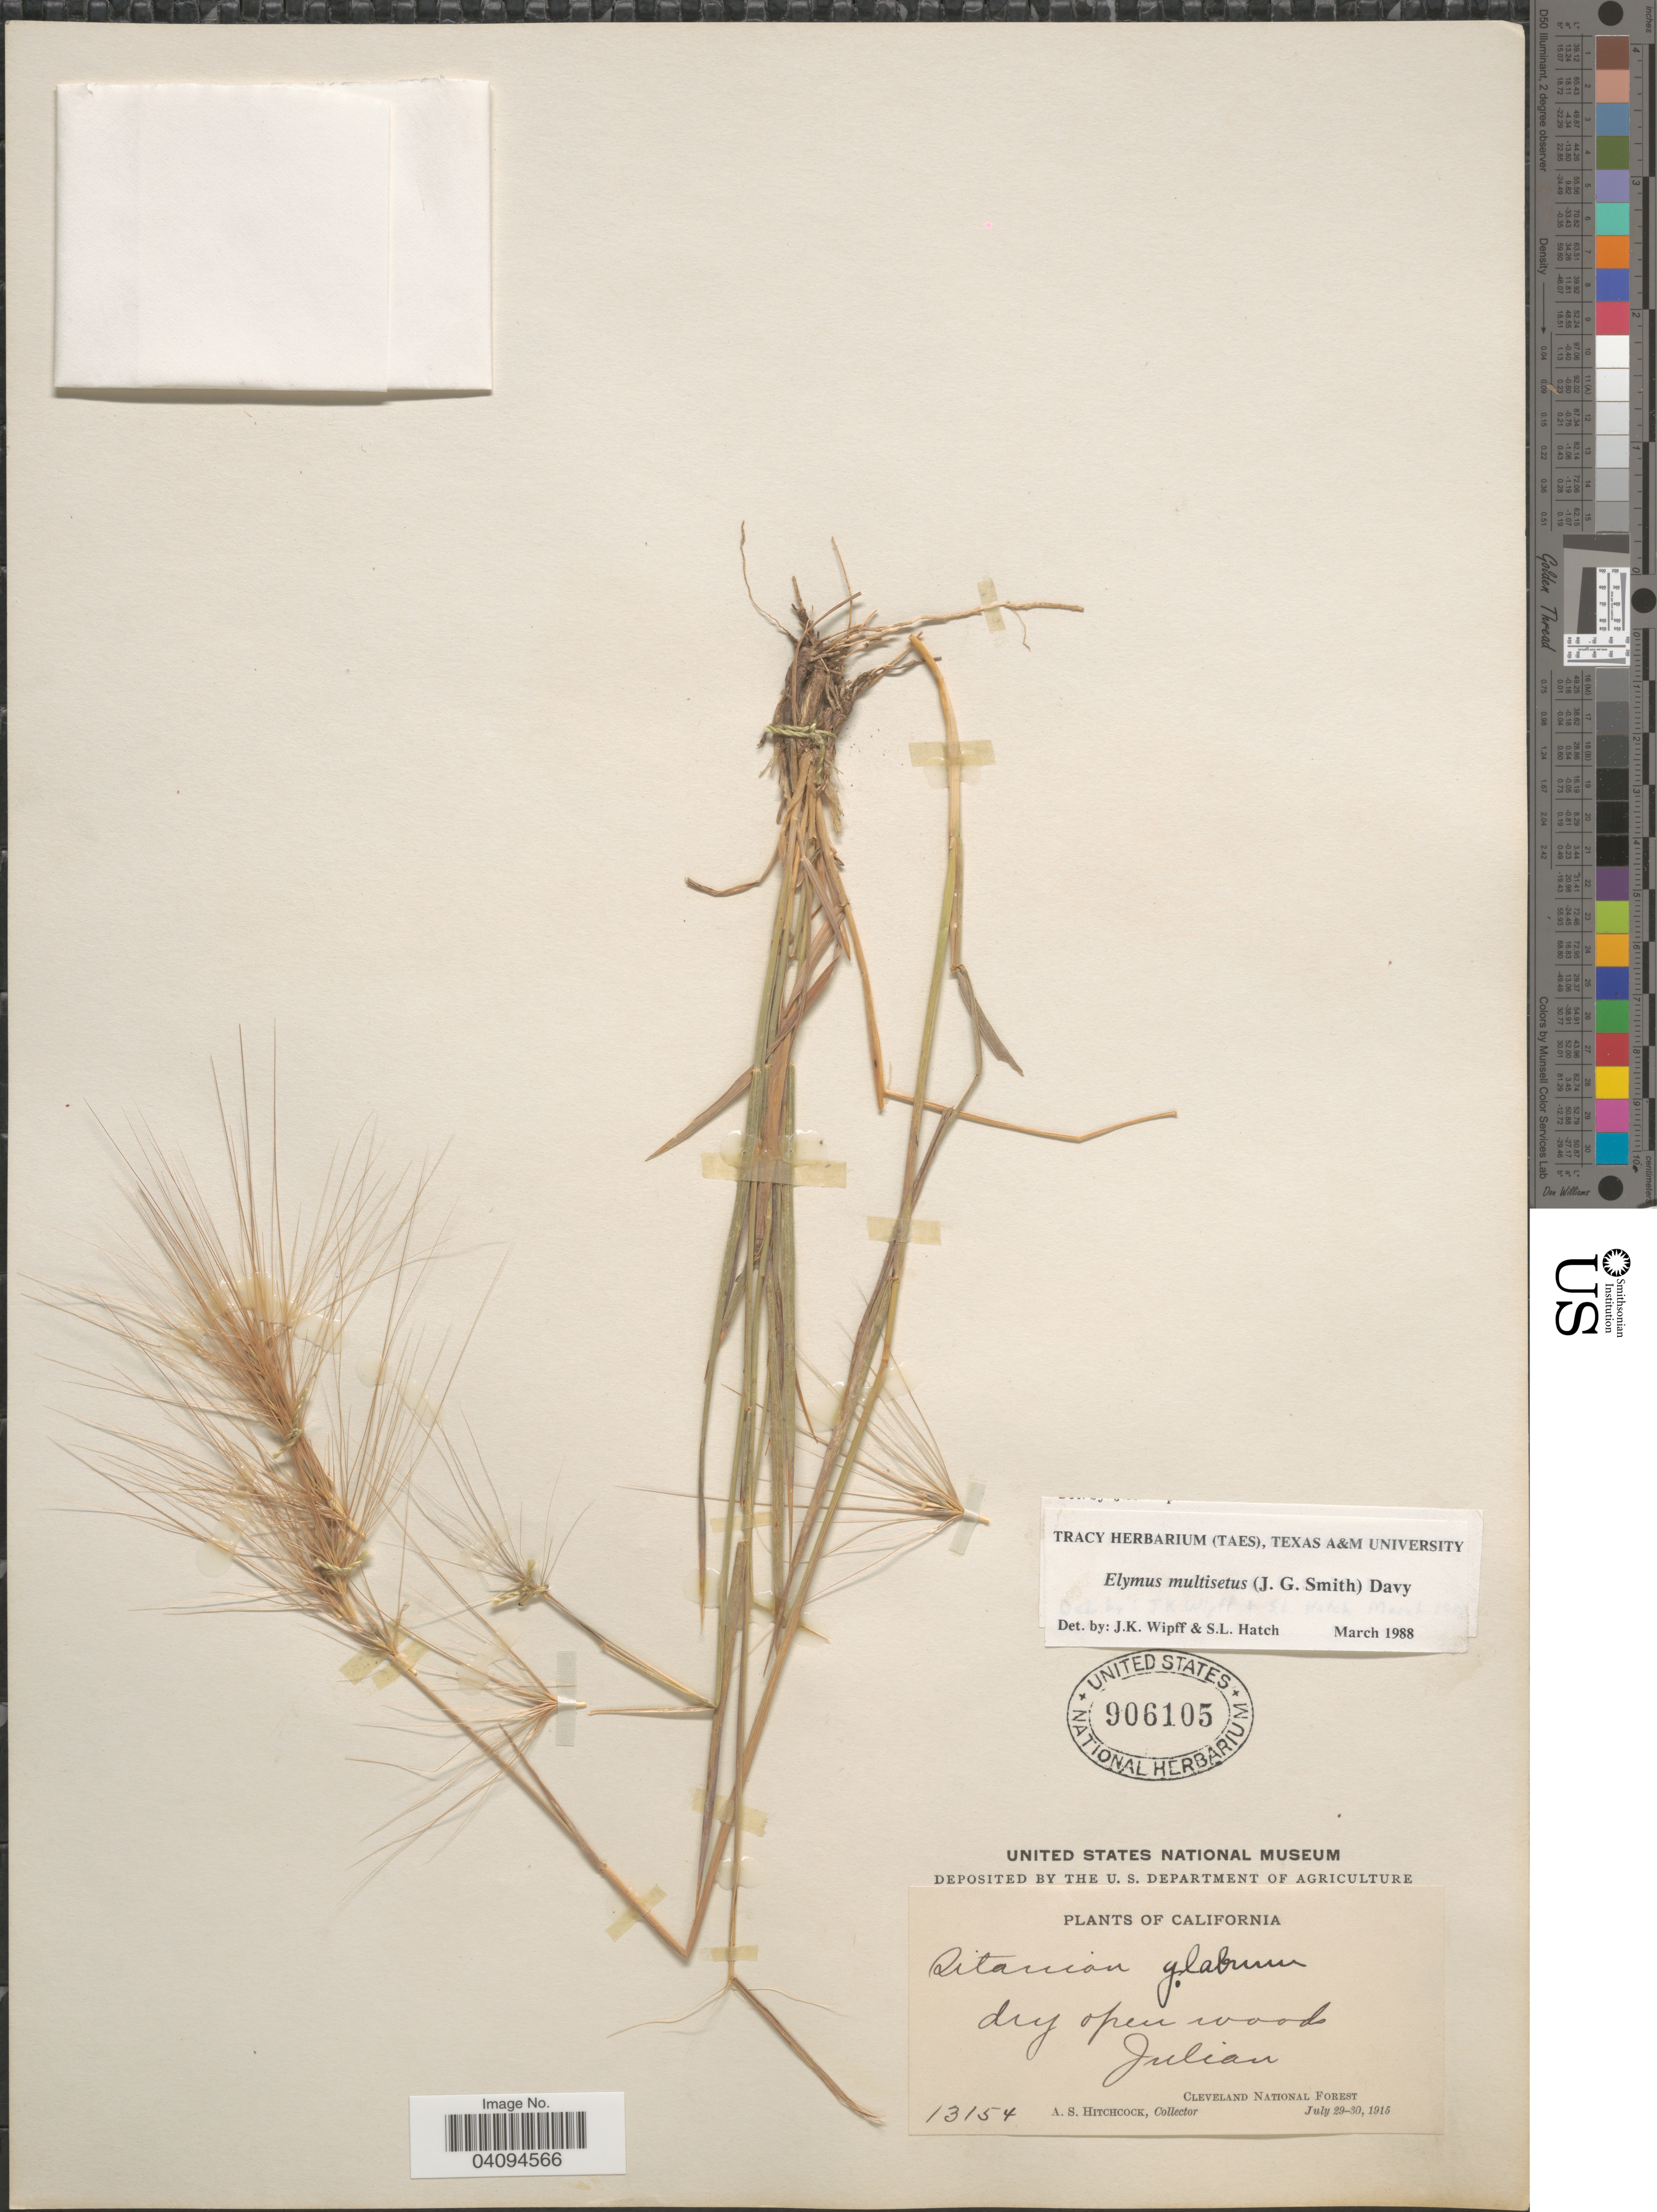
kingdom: Plantae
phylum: Tracheophyta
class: Liliopsida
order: Poales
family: Poaceae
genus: Elymus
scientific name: Elymus multisetus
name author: (J.G. Sm.) Burtt Davy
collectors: A. S. Hitchcock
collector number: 13154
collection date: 1915-07-29/1915-07-30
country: United States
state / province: California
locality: Dry open woods. Julian. Cleveland National Forest.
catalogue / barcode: US 906105